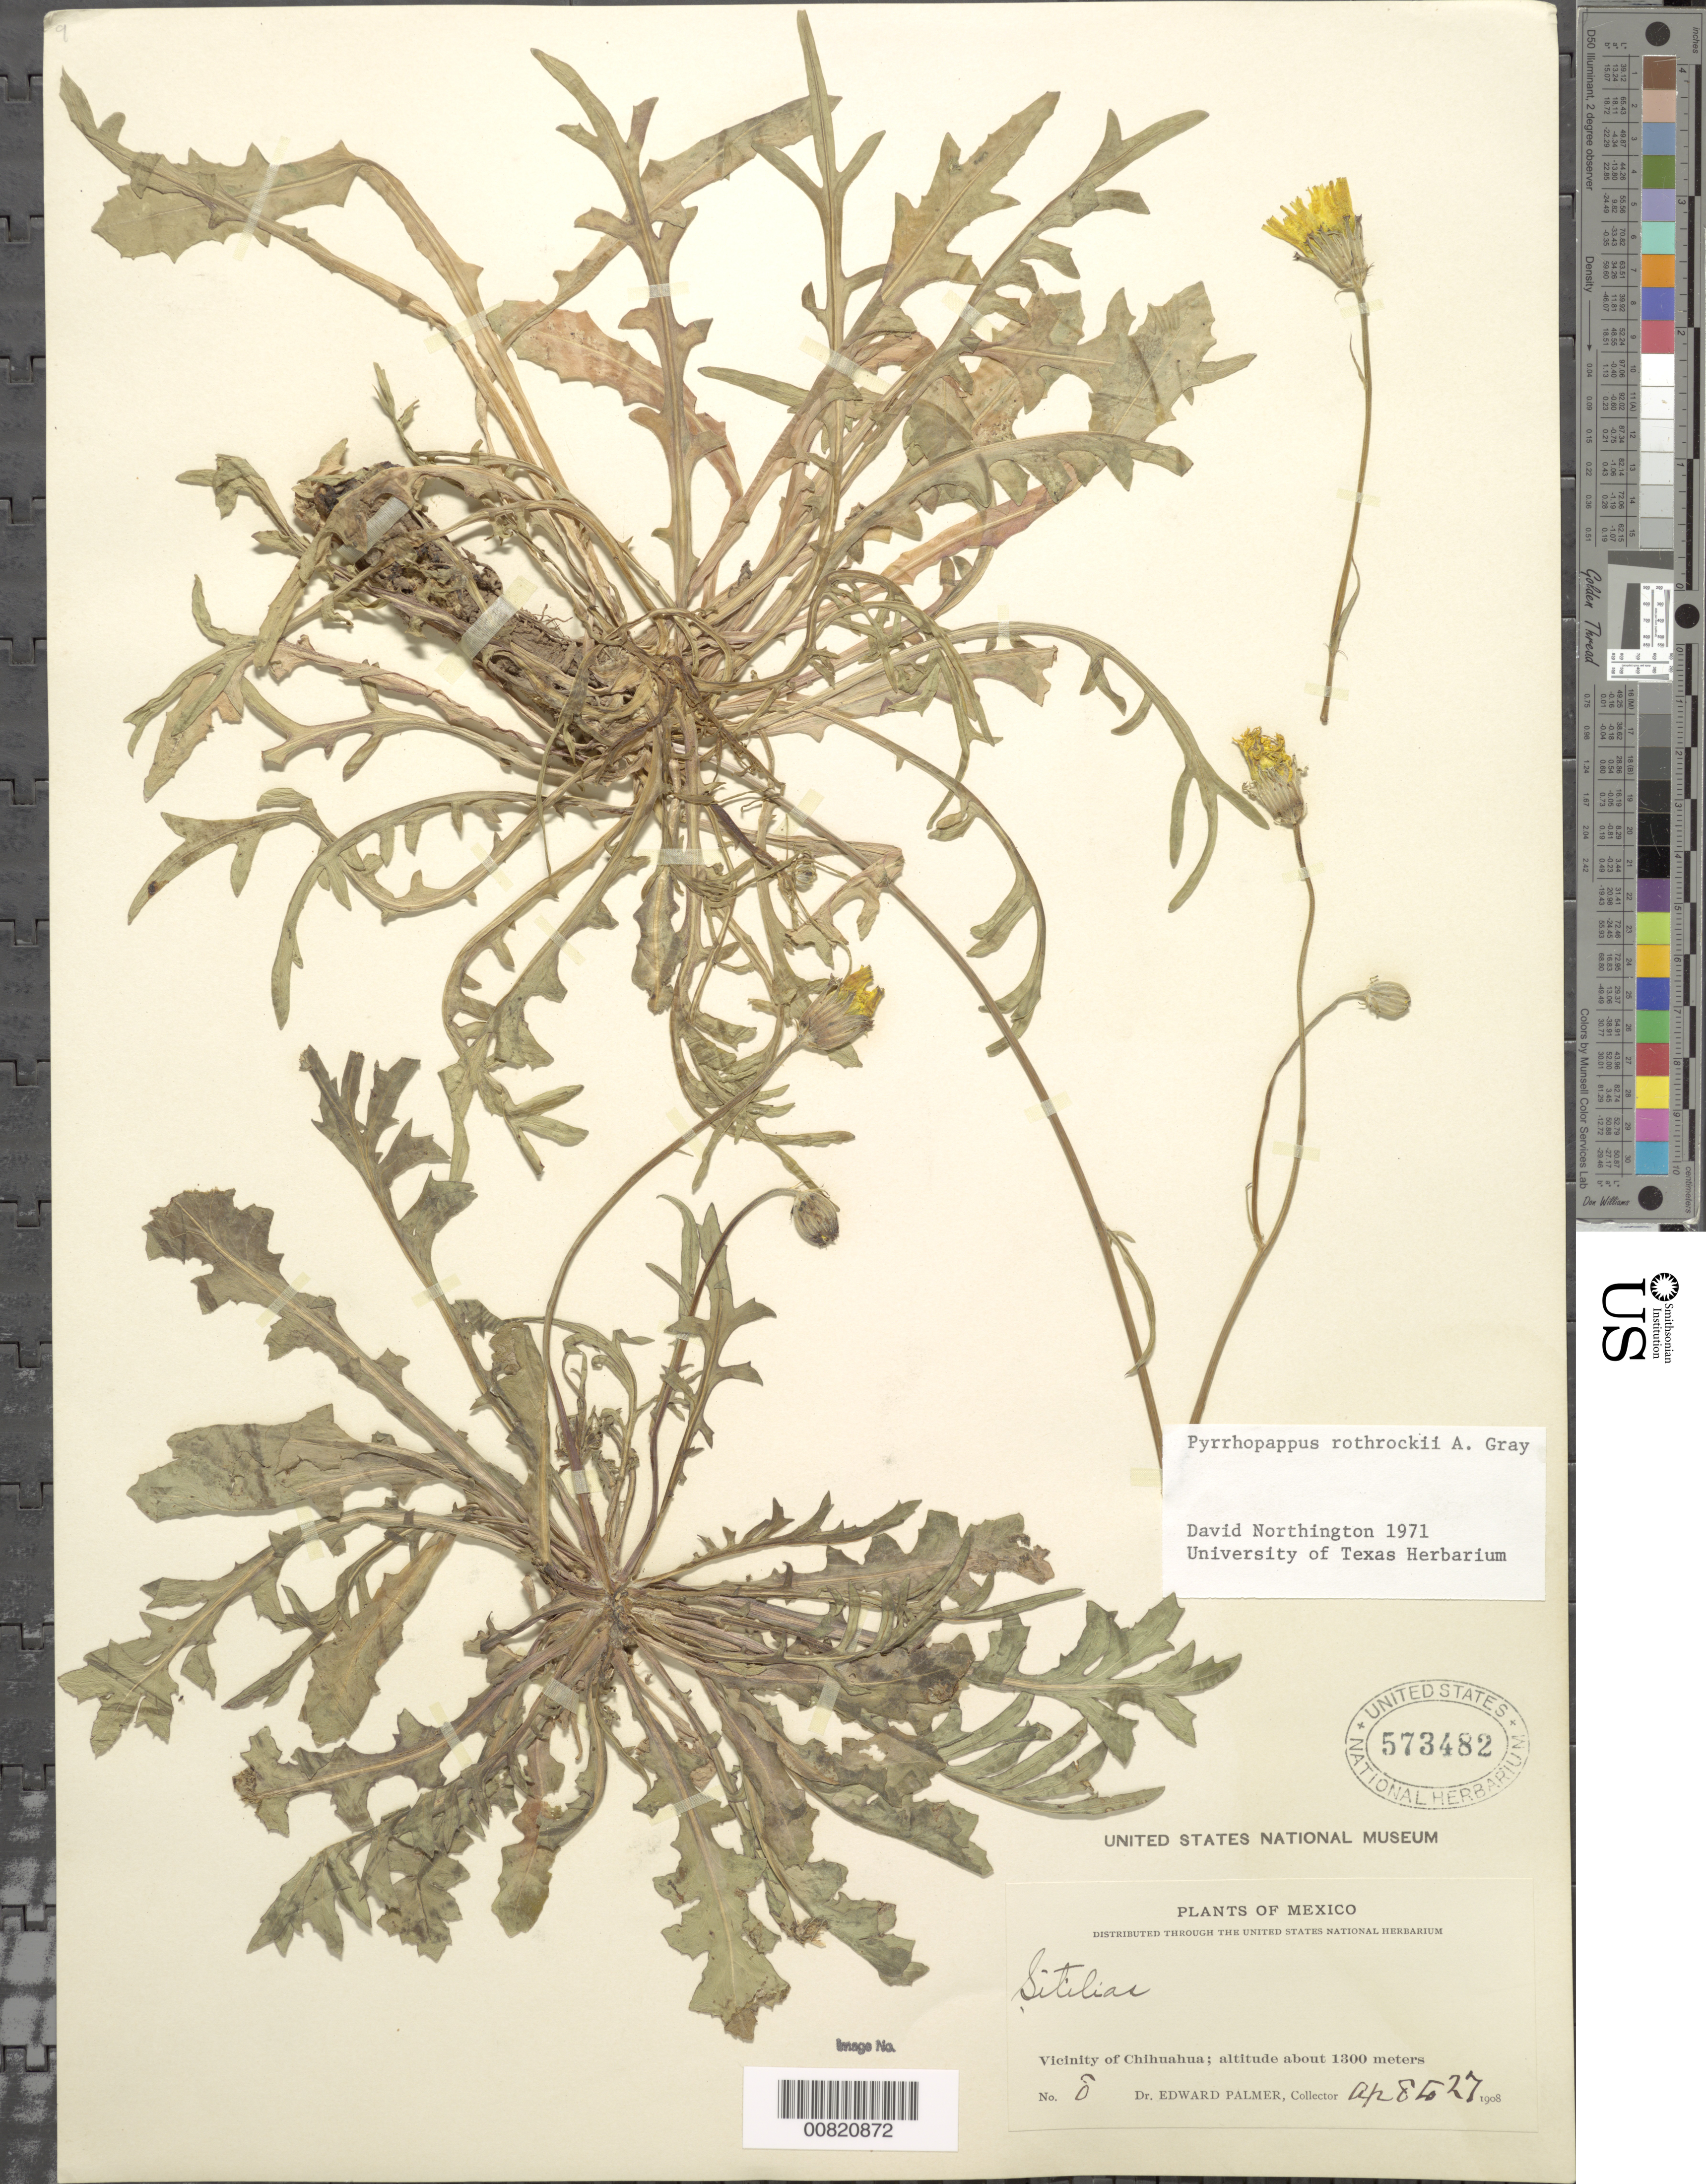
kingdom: Plantae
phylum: Tracheophyta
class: Magnoliopsida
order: Asterales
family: Asteraceae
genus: Pyrrhopappus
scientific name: Pyrrhopappus rothrockii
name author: A. Gray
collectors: E. Palmer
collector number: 8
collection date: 1908-04-08/1908-04-27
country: Mexico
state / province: Chihuahua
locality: Vicinity of Chihuahua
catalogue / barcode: US 573482